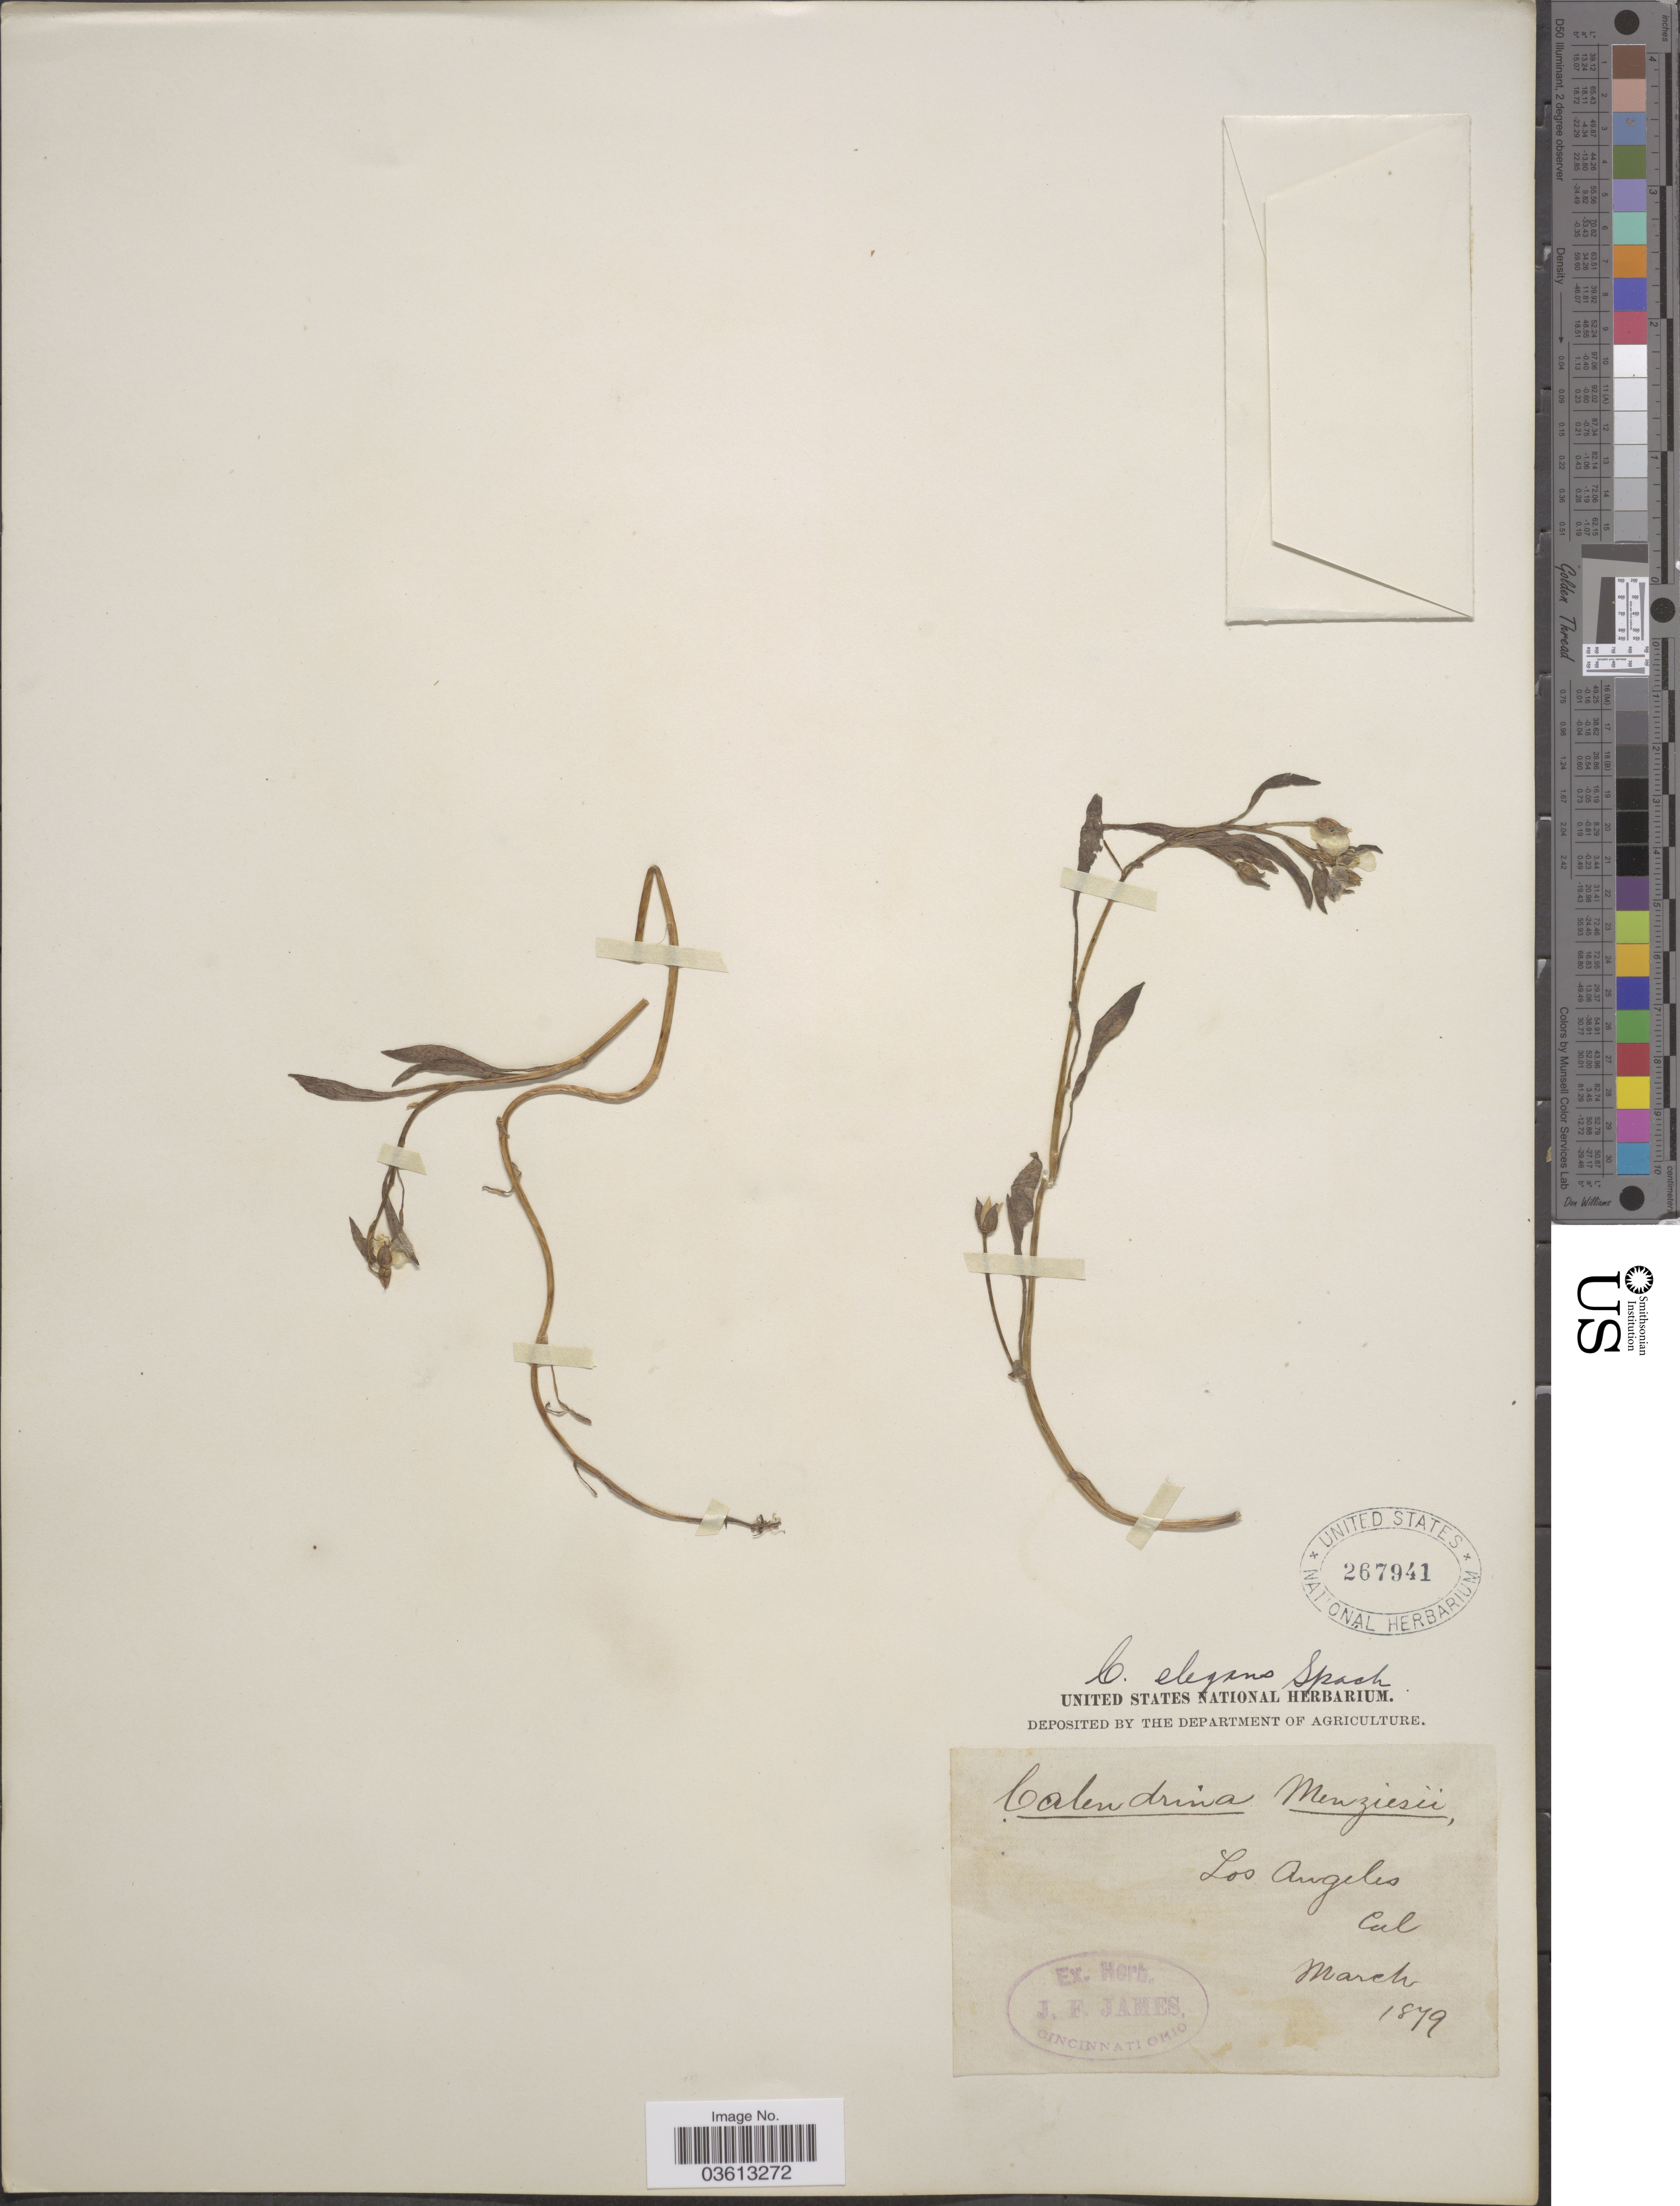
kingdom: Plantae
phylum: Tracheophyta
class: Magnoliopsida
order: Caryophyllales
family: Montiaceae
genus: Calandrinia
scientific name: Calandrinia ciliata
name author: (Ruiz & Pav.) DC.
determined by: Strong, Mark T., (BOT), Smithsonian Institution - National Museum of Natural History (UNITED STATES)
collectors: Ex herb. J. F. James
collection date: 1879-03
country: United States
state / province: California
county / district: Los Angeles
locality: Los Angeles.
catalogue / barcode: US 267941